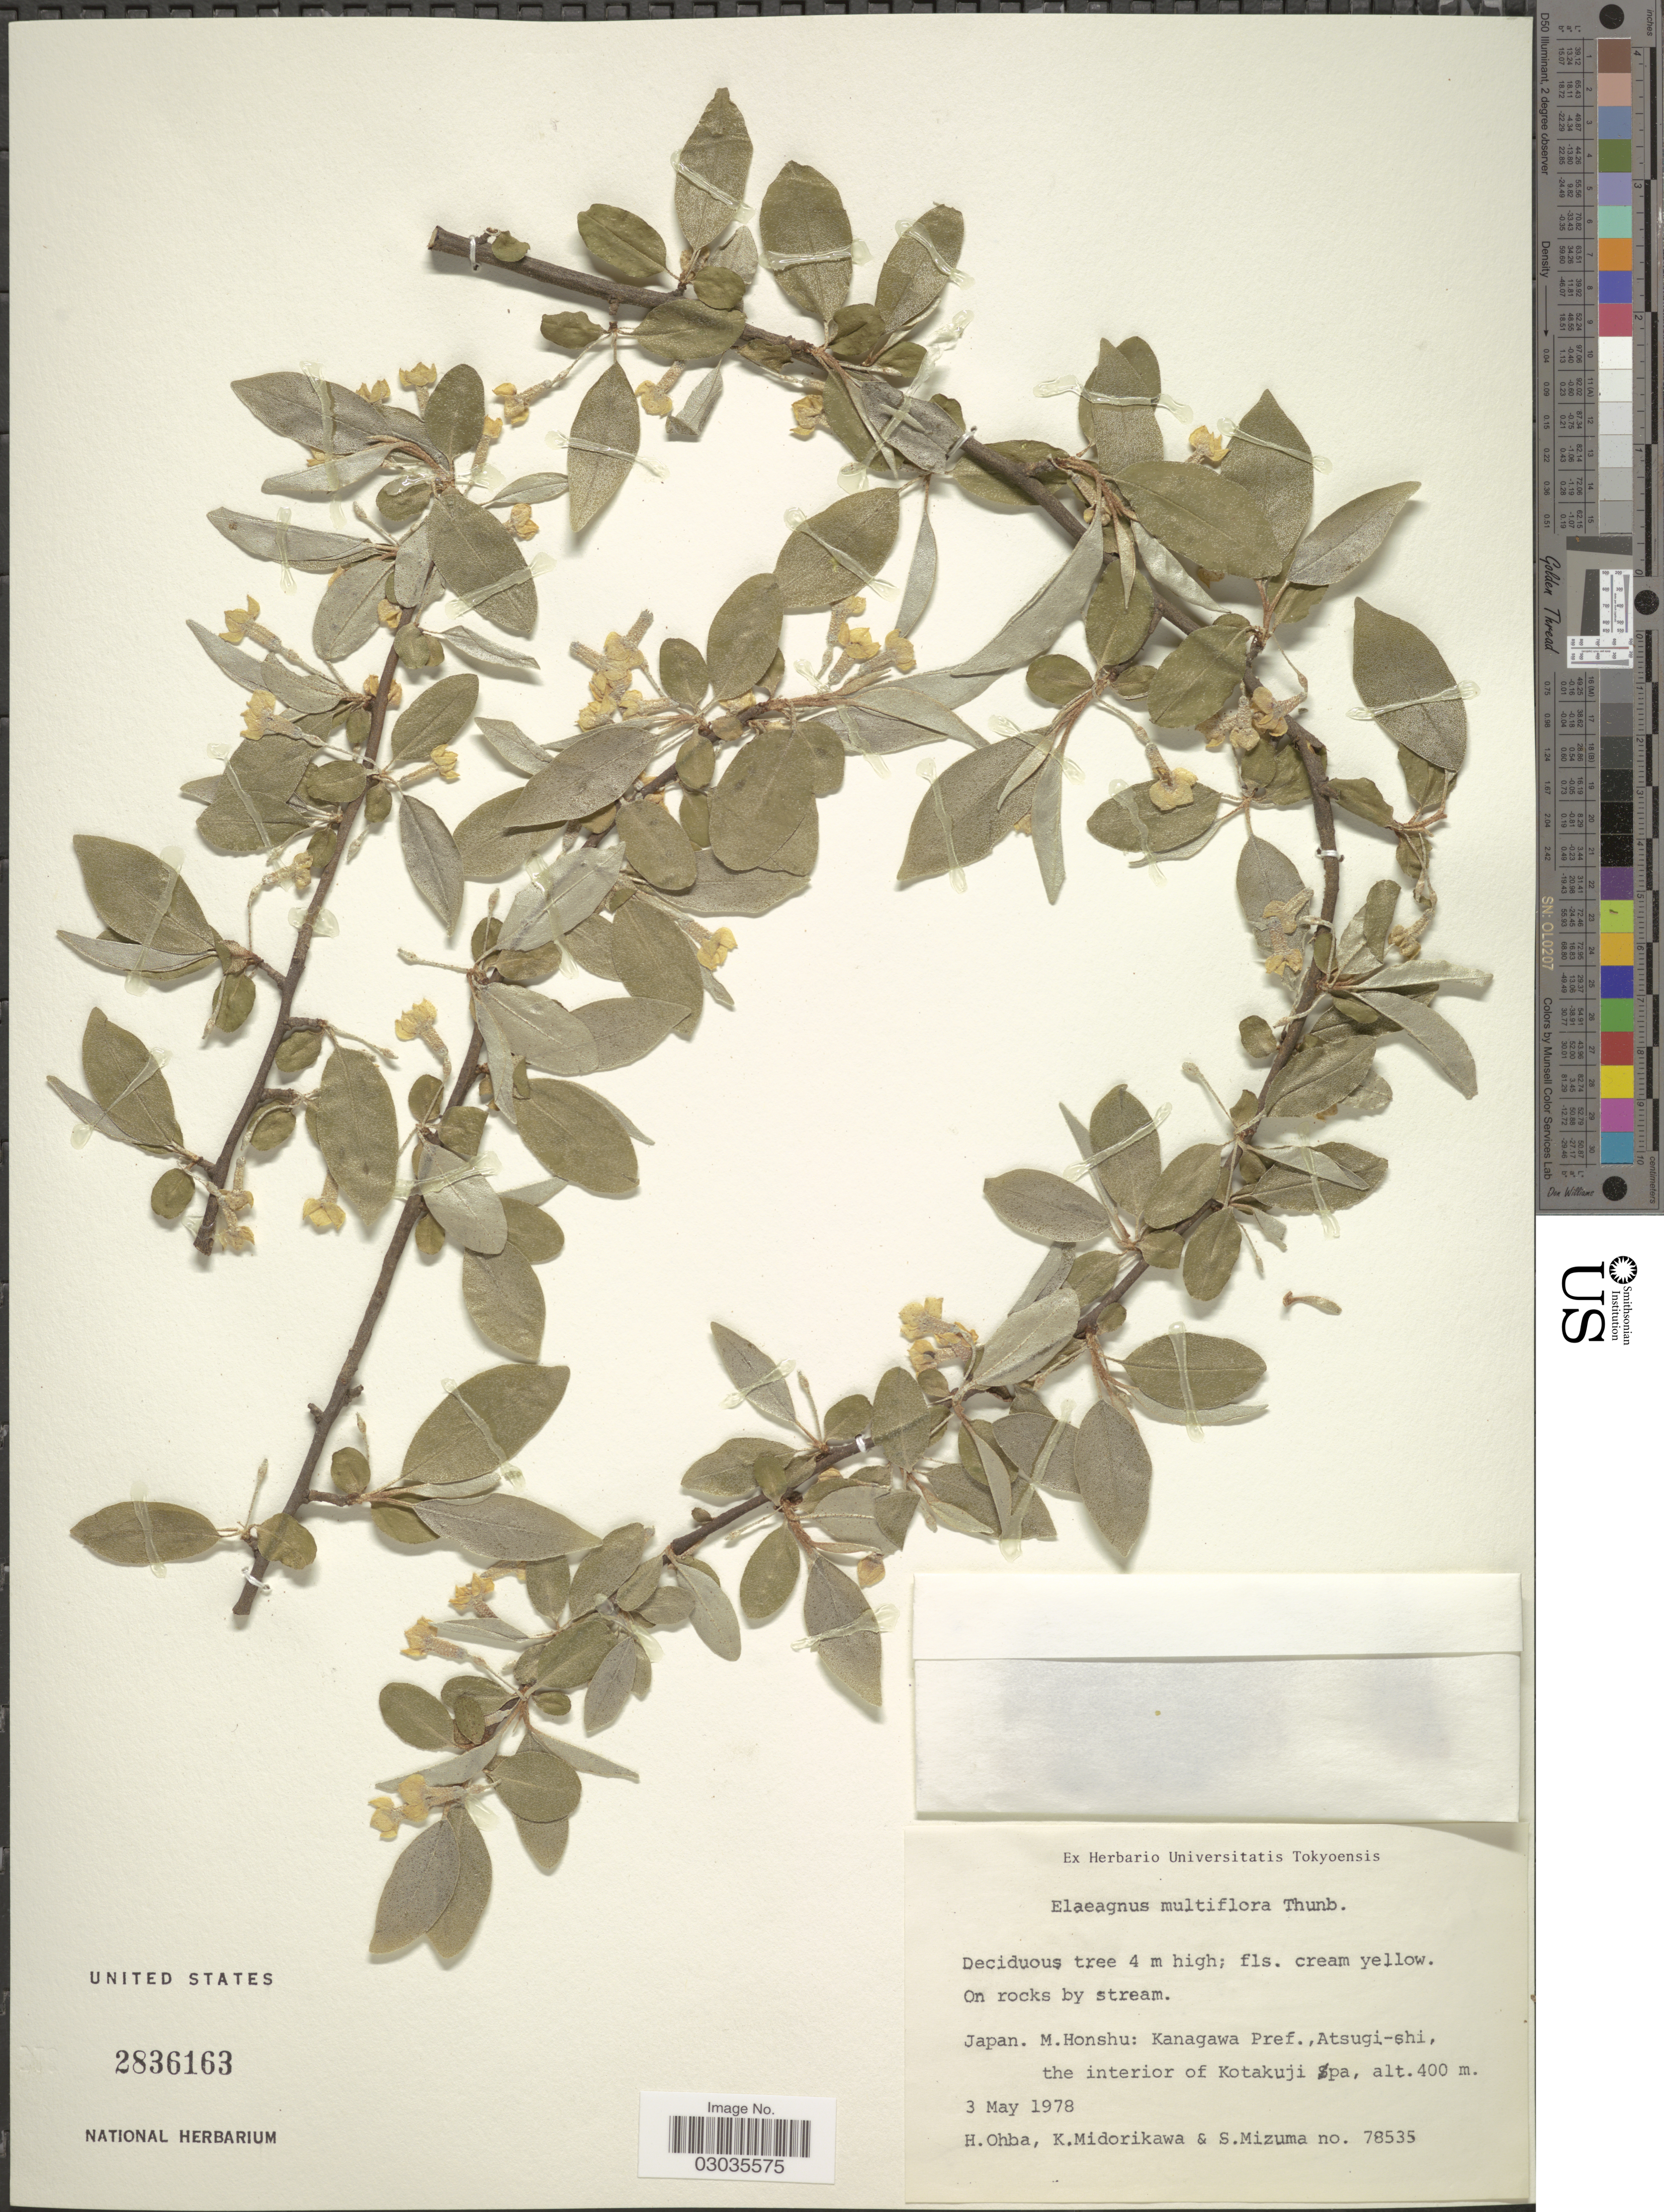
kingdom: Plantae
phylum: Tracheophyta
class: Magnoliopsida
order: Rosales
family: Elaeagnaceae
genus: Elaeagnus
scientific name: Elaeagnus multiflora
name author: Thunb.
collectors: H. Ohba, K. Midorikawa & S. Mizuma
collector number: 78535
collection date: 1978-05-03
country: Japan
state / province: Kanagawa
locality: M. Honshu: Kanagawa Pref., Atsugi-shi, the interior of Kotakuji spa.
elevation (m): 400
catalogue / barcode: US 2836163